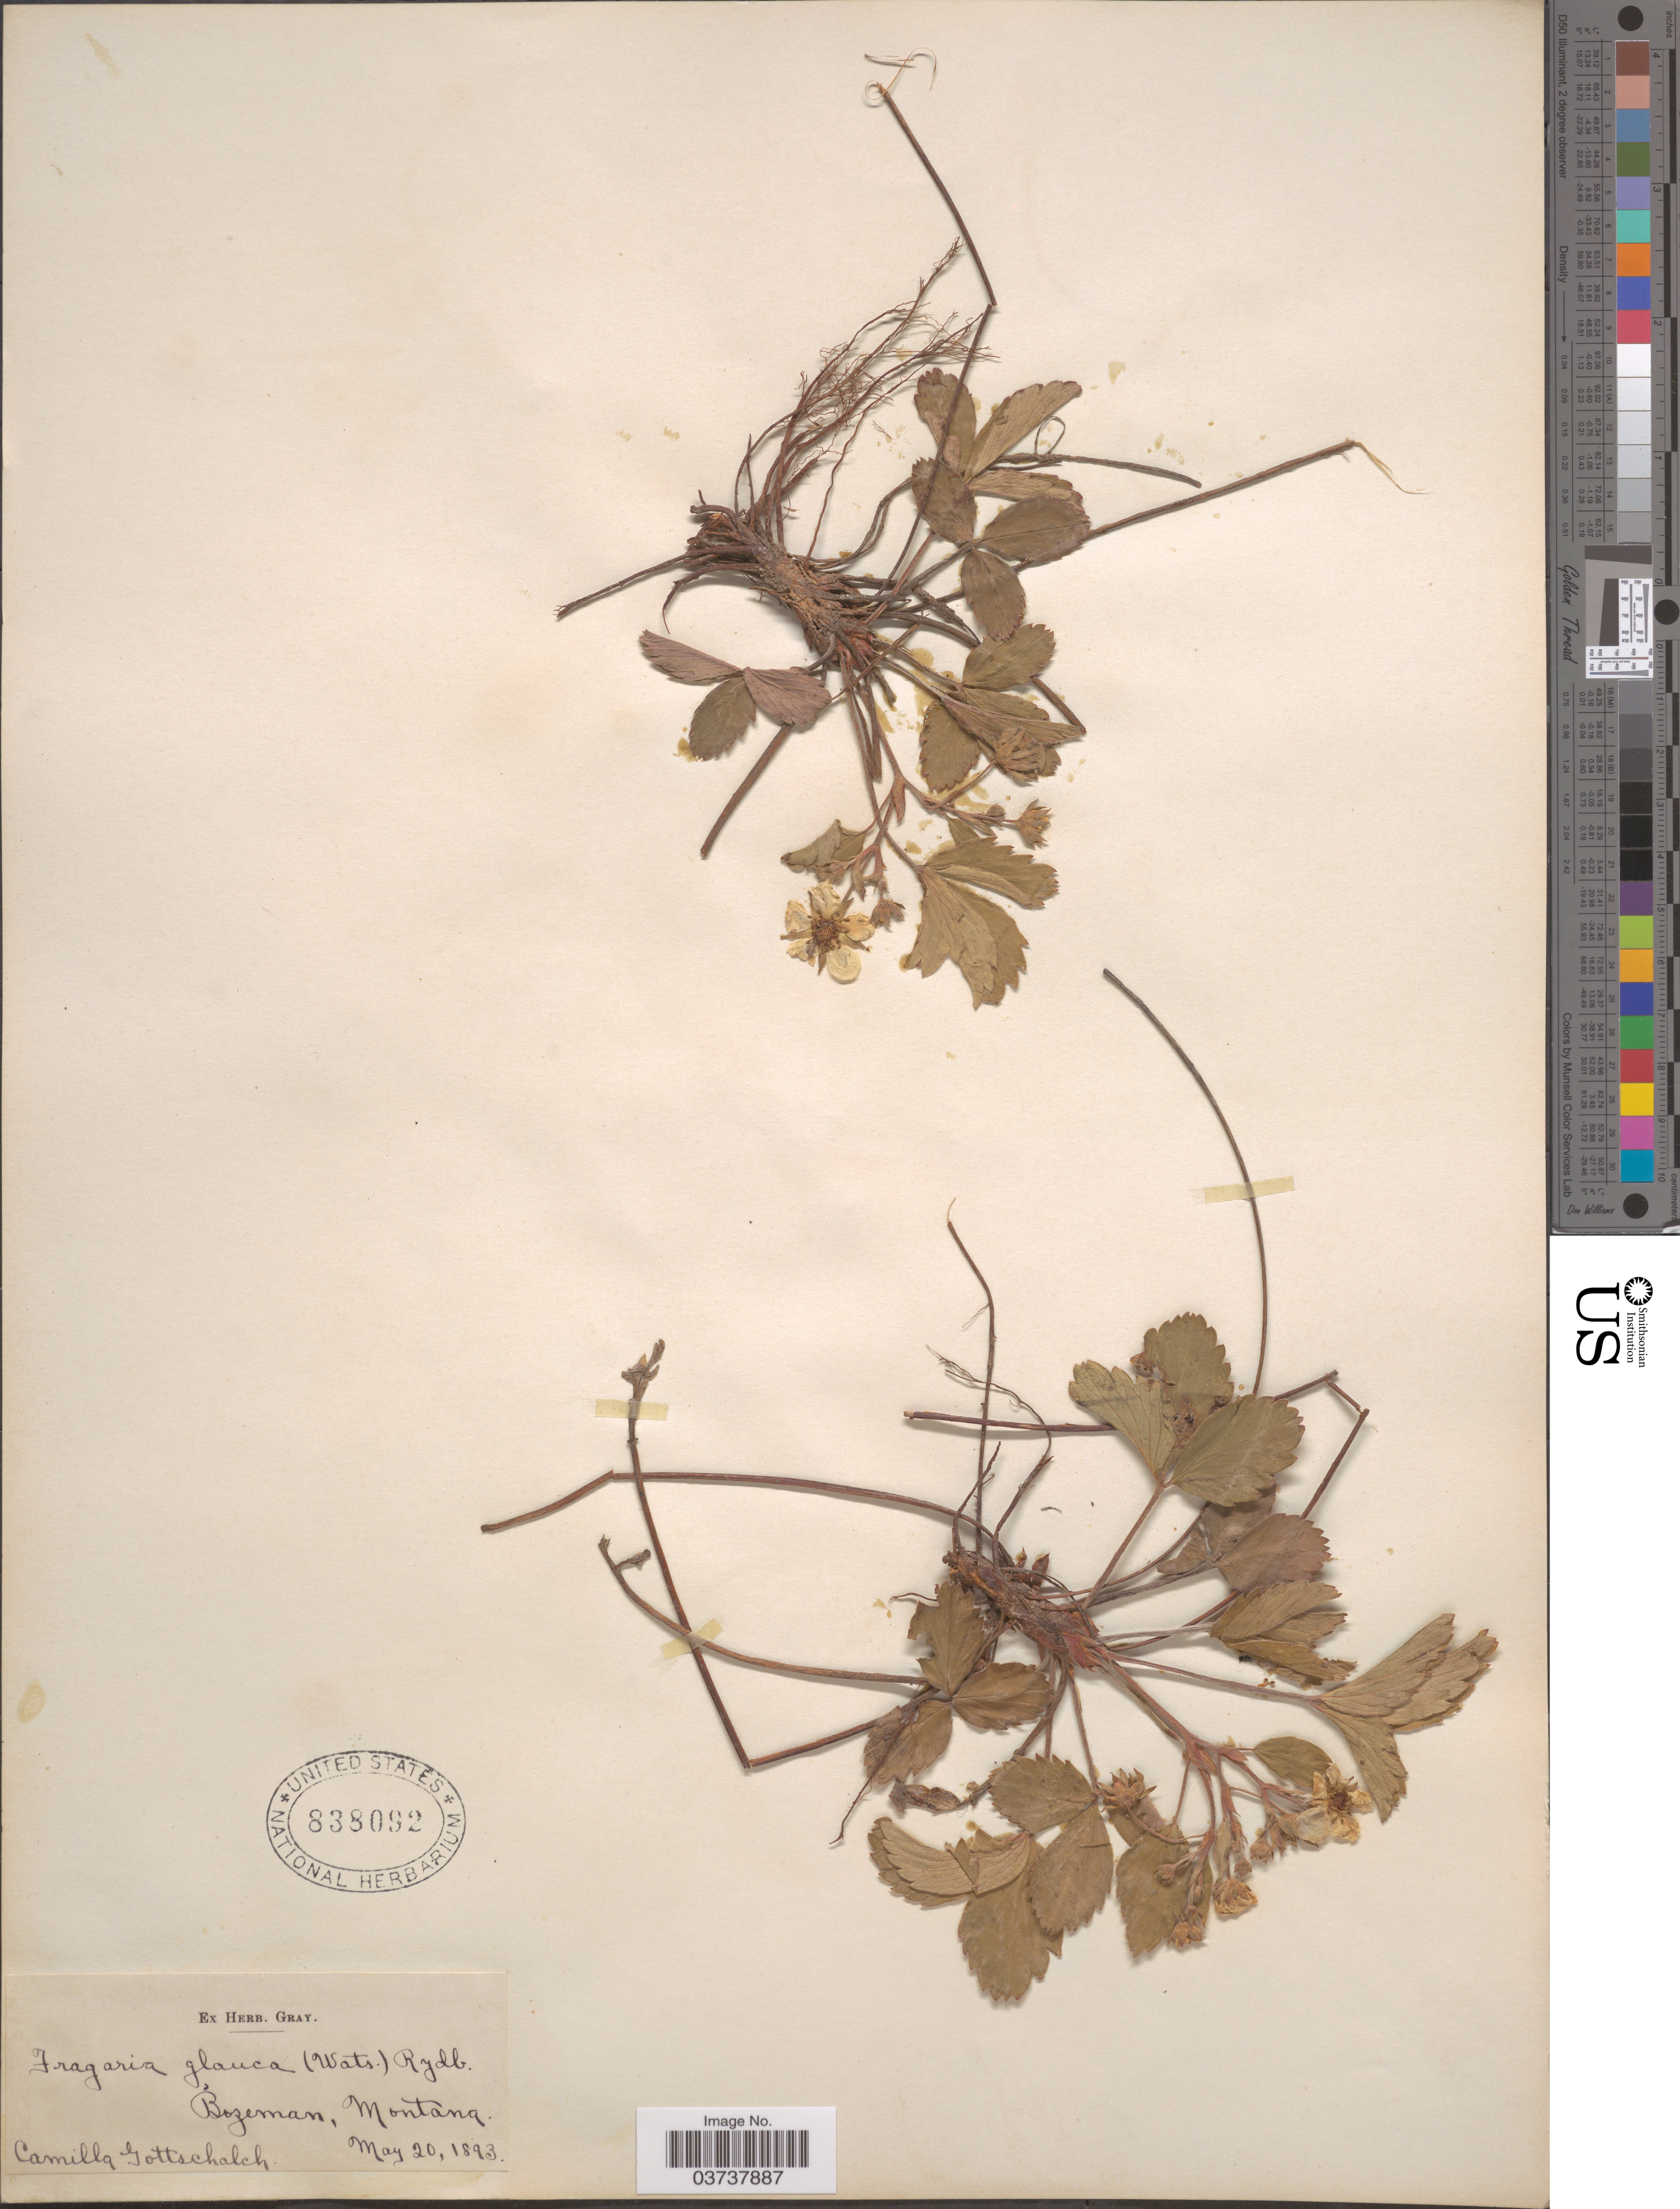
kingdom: Plantae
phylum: Tracheophyta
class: Magnoliopsida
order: Rosales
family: Rosaceae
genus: Fragaria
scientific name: Fragaria virginiana subsp. glauca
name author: (S. Watson) Staudt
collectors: C. Gottschalch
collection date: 1893-05-20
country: United States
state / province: Montana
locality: Bozeman.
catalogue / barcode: US 838092